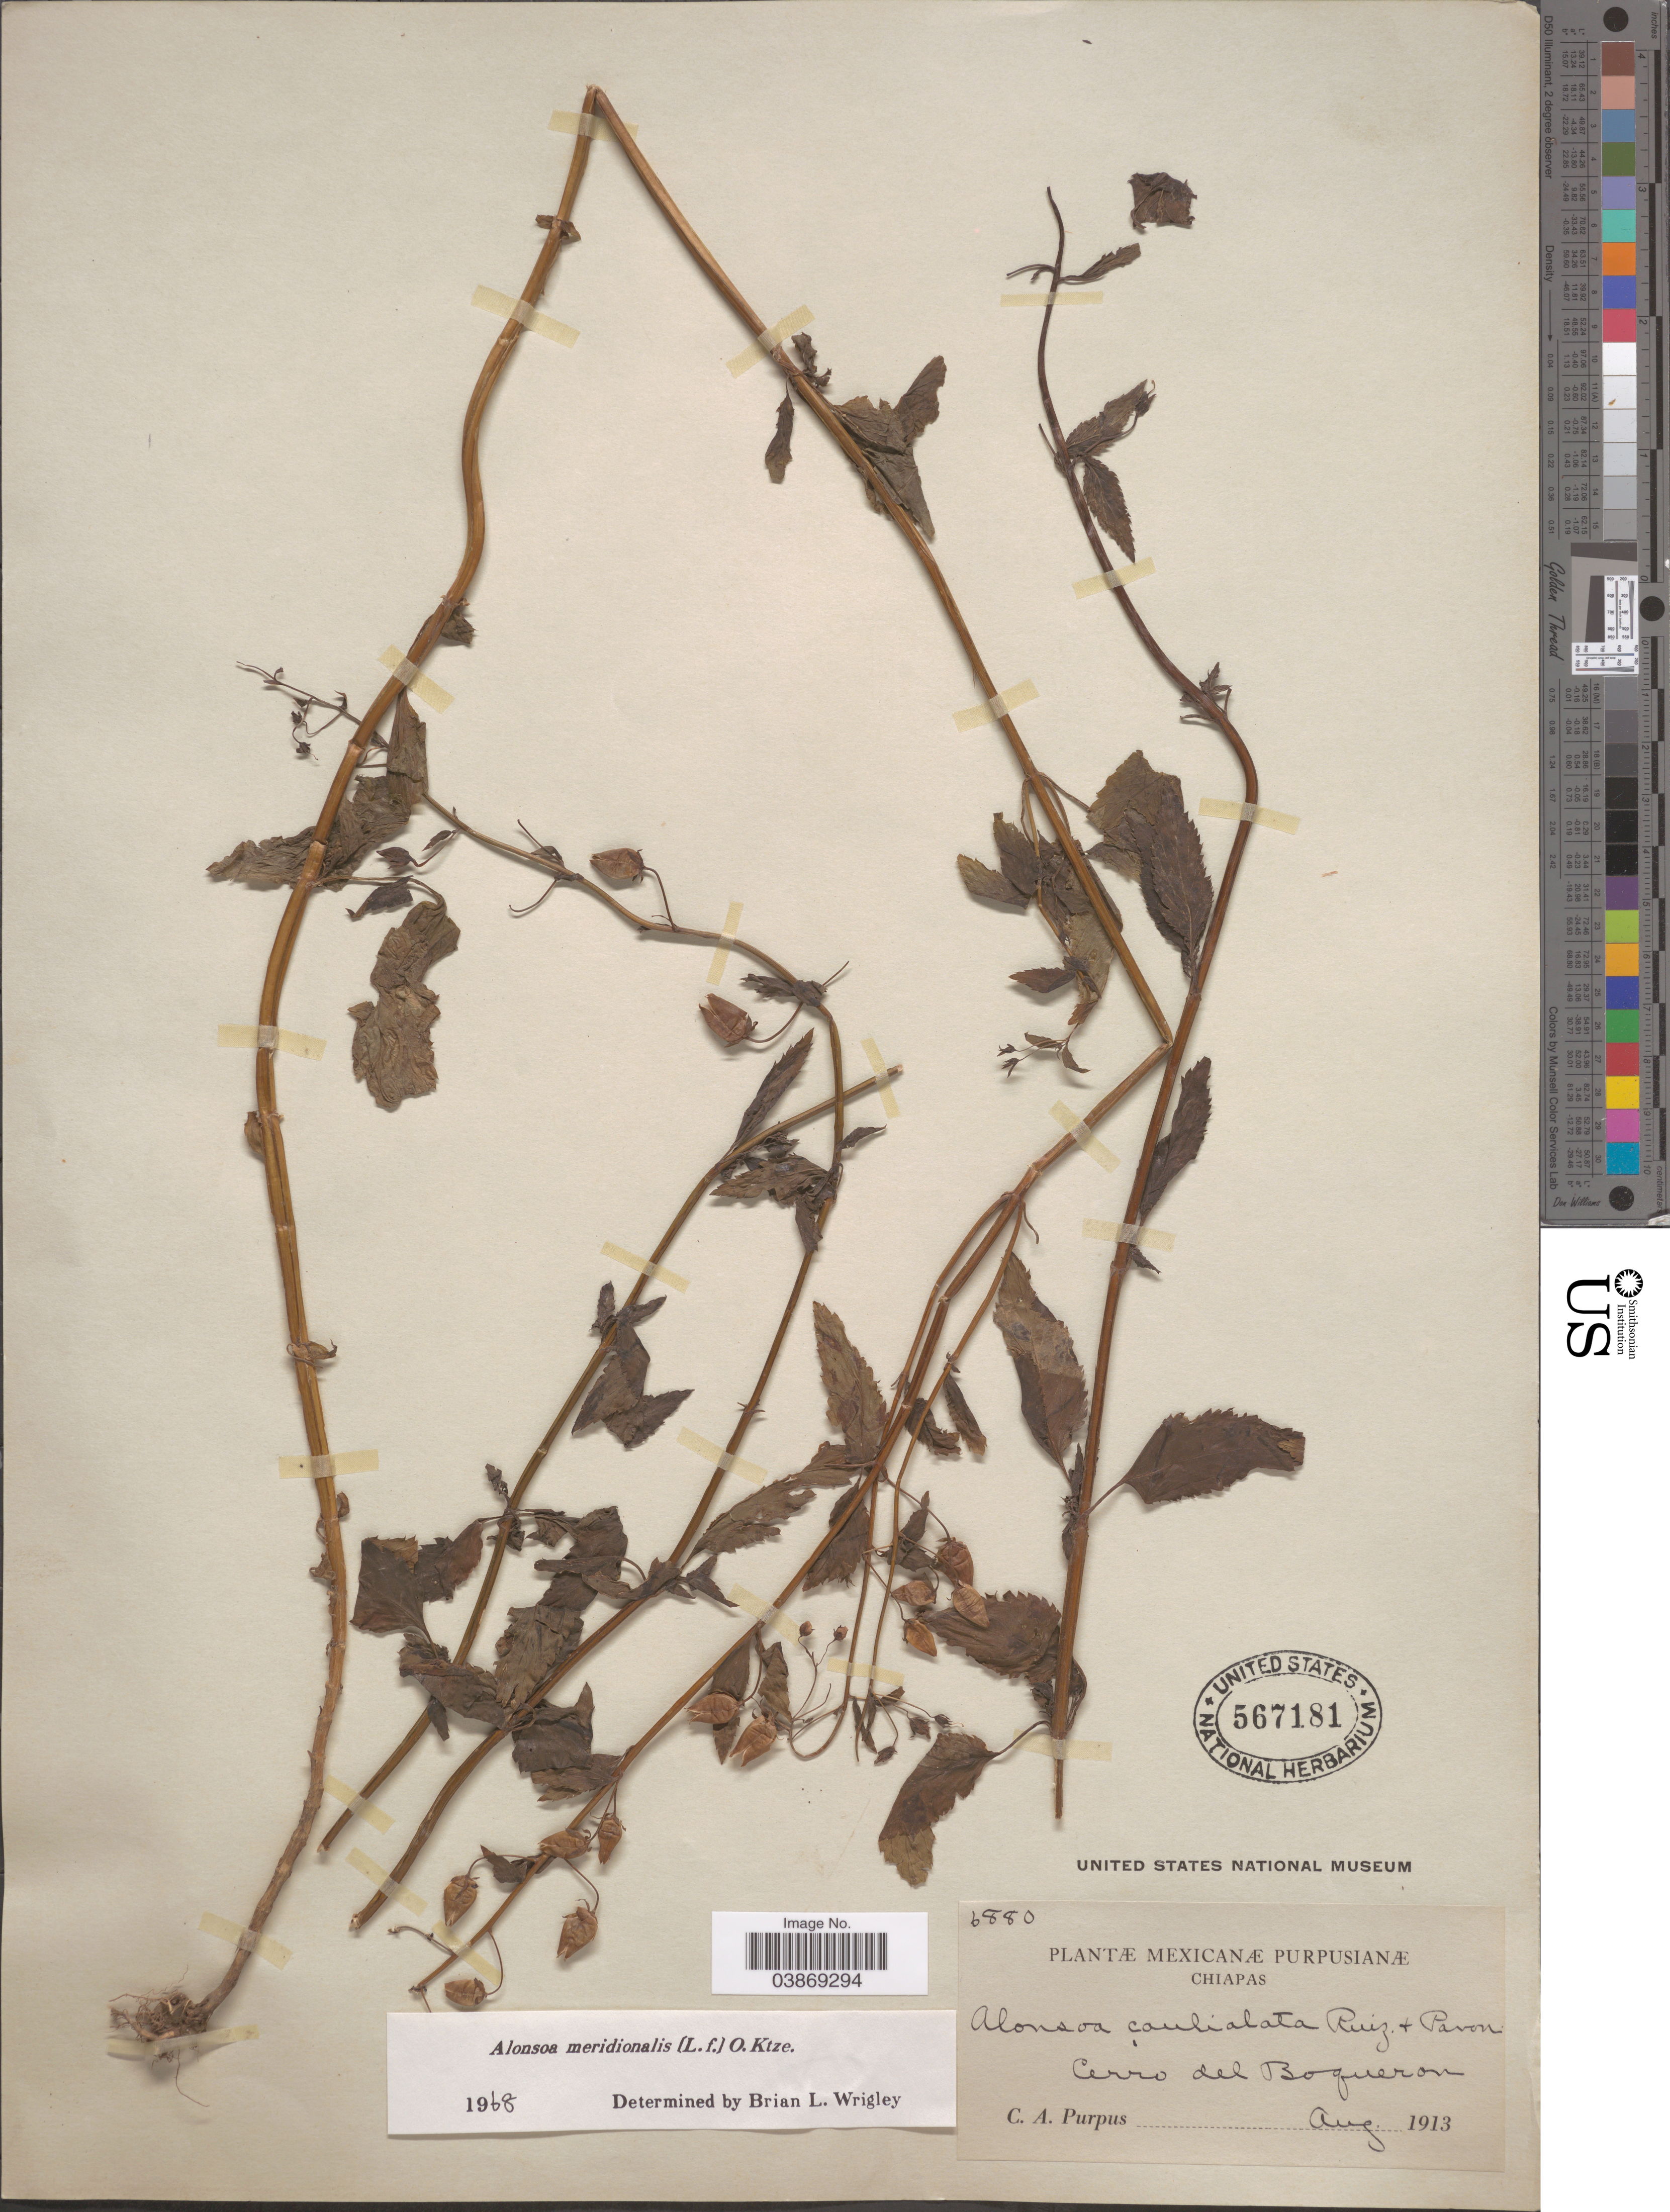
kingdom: Plantae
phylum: Tracheophyta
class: Magnoliopsida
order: Lamiales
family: Scrophulariaceae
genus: Alonsoa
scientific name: Alonsoa meridionalis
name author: (L. f.) Kuntze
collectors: C. A. Purpus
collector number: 6880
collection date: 1913-08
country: Mexico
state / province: Chiapas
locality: Cerro del Boqueron.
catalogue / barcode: US 567181